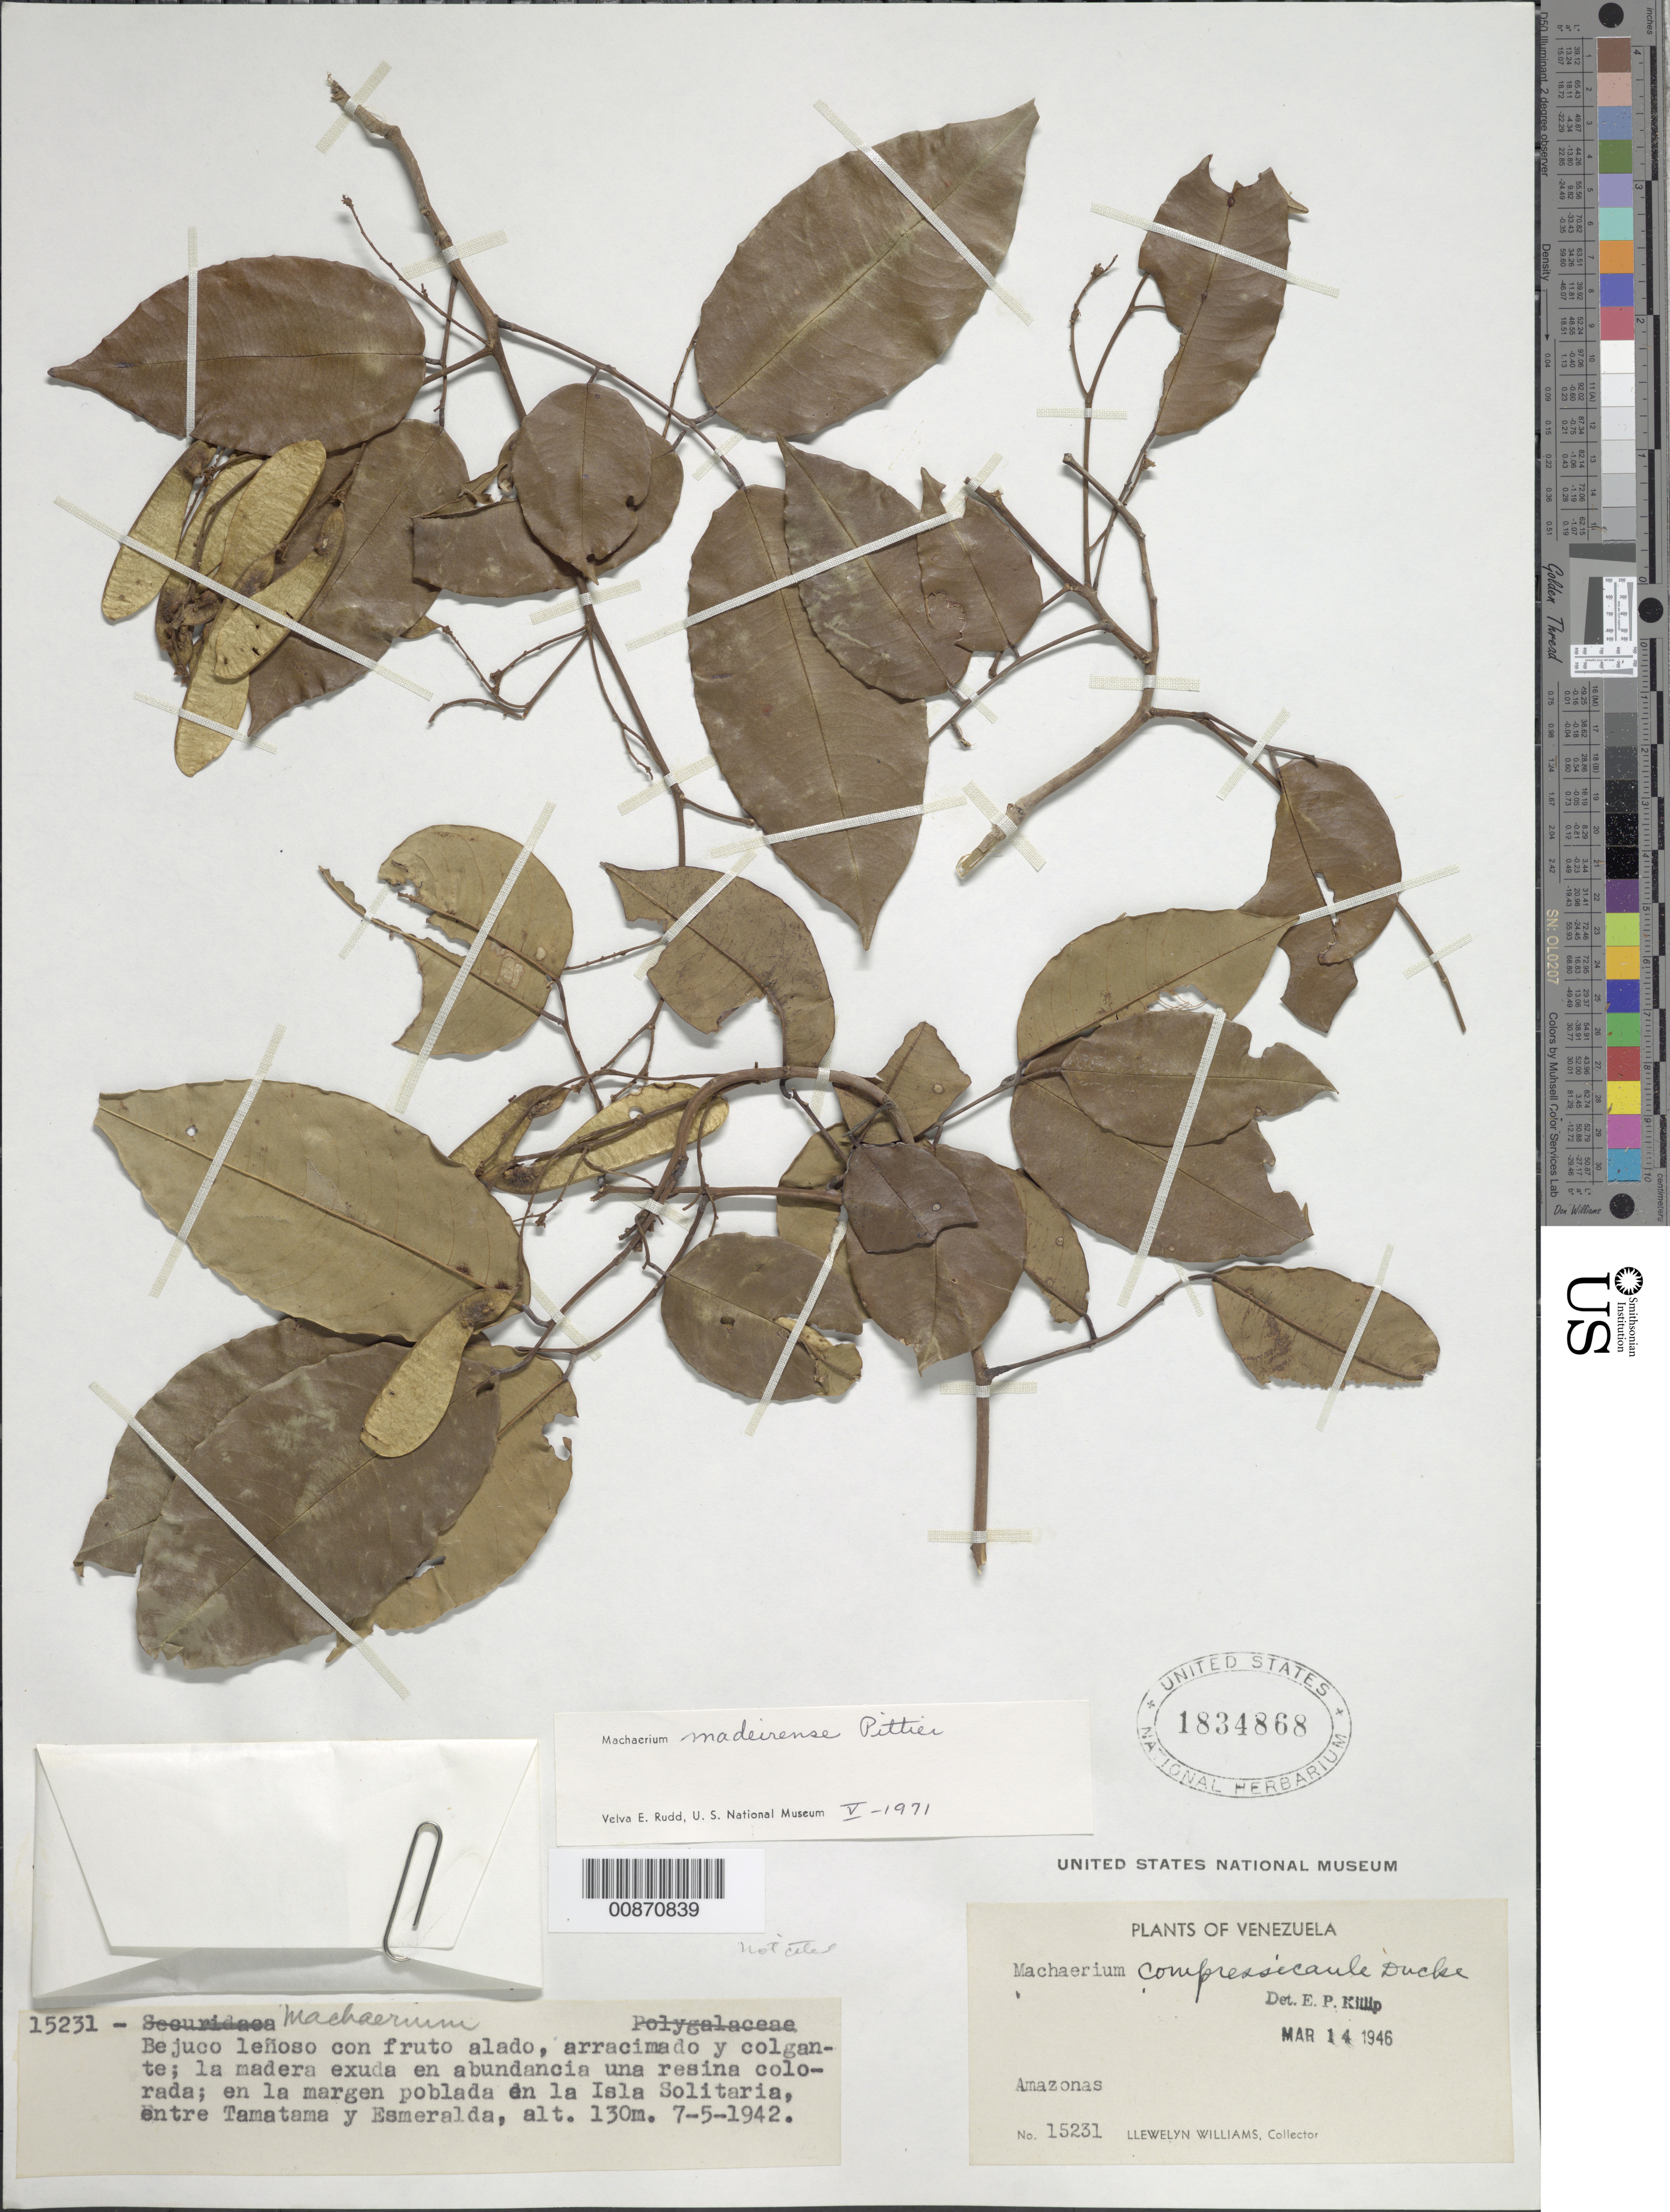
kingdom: Plantae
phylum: Tracheophyta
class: Magnoliopsida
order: Fabales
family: Fabaceae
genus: Machaerium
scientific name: Machaerium madeirense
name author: Pittier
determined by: Rudd, V. E.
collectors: Ll. Williams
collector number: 15231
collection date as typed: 7-May-42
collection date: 1942-05-07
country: Venezuela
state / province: Amazonas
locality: Isla Solitaria, entre Tamatama y Esmeralda, Alto Orinoco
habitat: Margen poblada en la isla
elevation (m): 130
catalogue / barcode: US 1834868